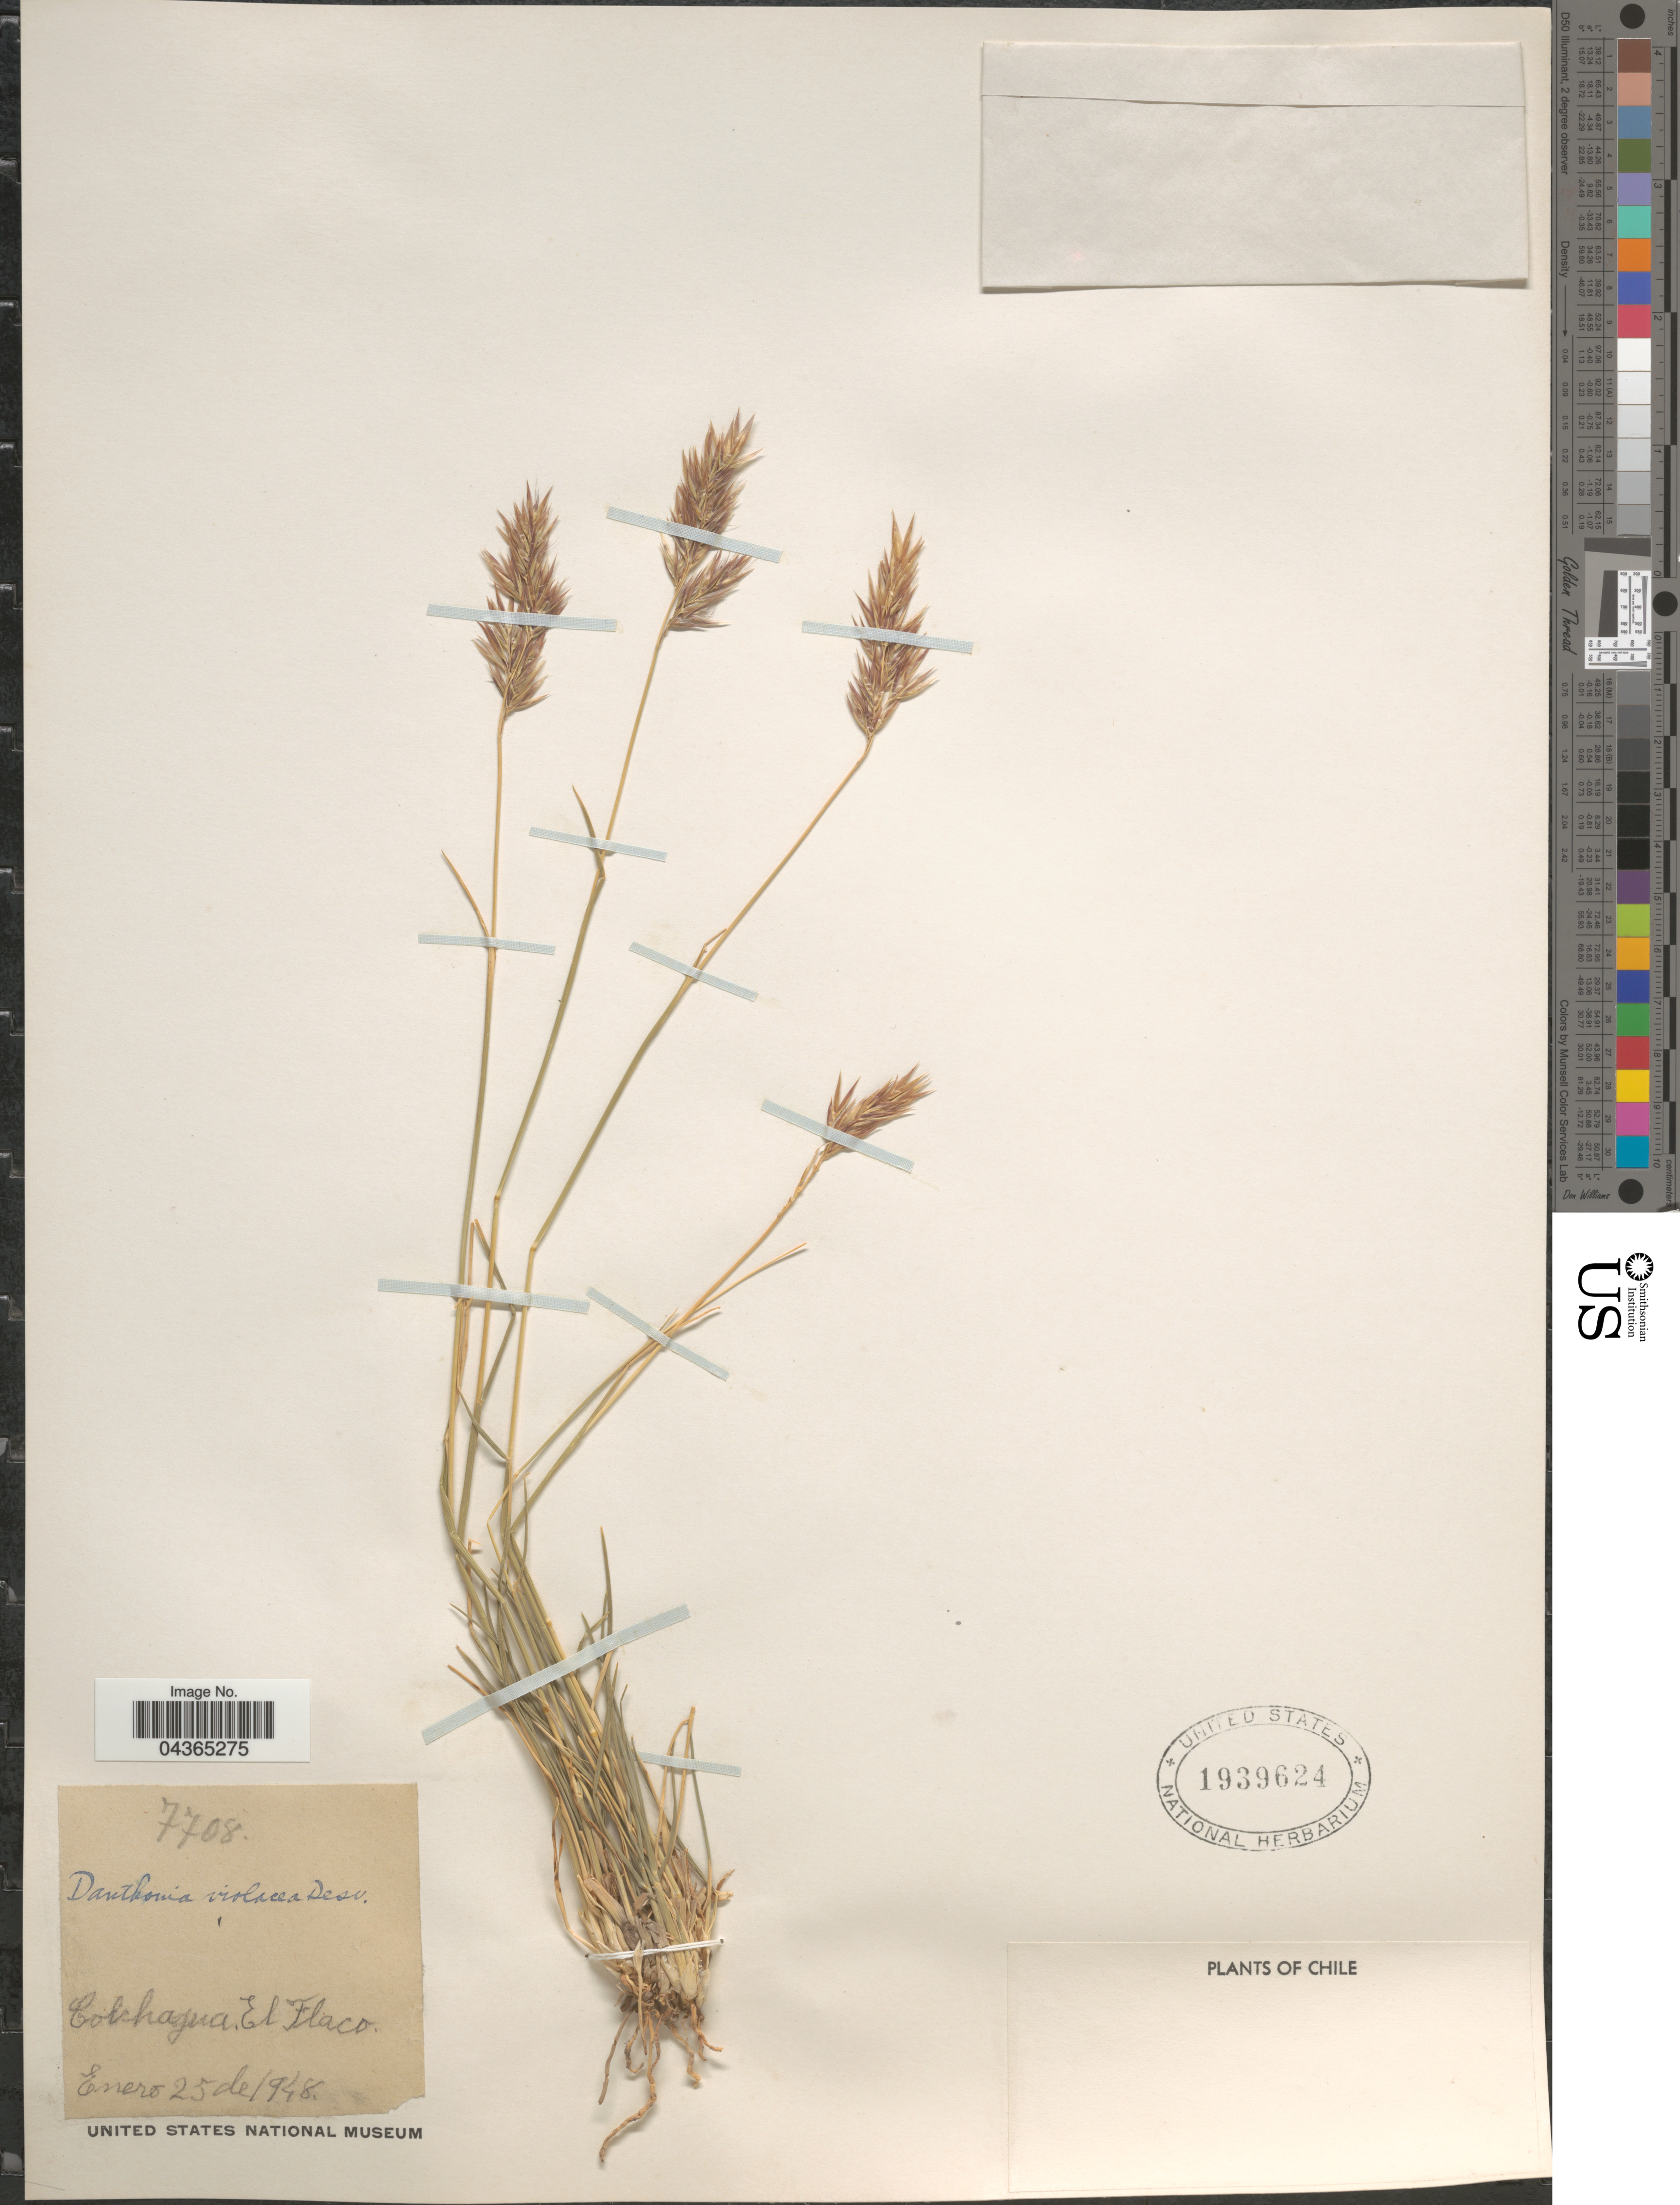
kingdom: Plantae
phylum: Tracheophyta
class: Liliopsida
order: Poales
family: Poaceae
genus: Rytidosperma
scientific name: Rytidosperma violaceum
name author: (É. Desv.) Nicora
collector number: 7708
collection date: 1948-01-25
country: Chile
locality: Colchagua. El Flaco.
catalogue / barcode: US 1939624